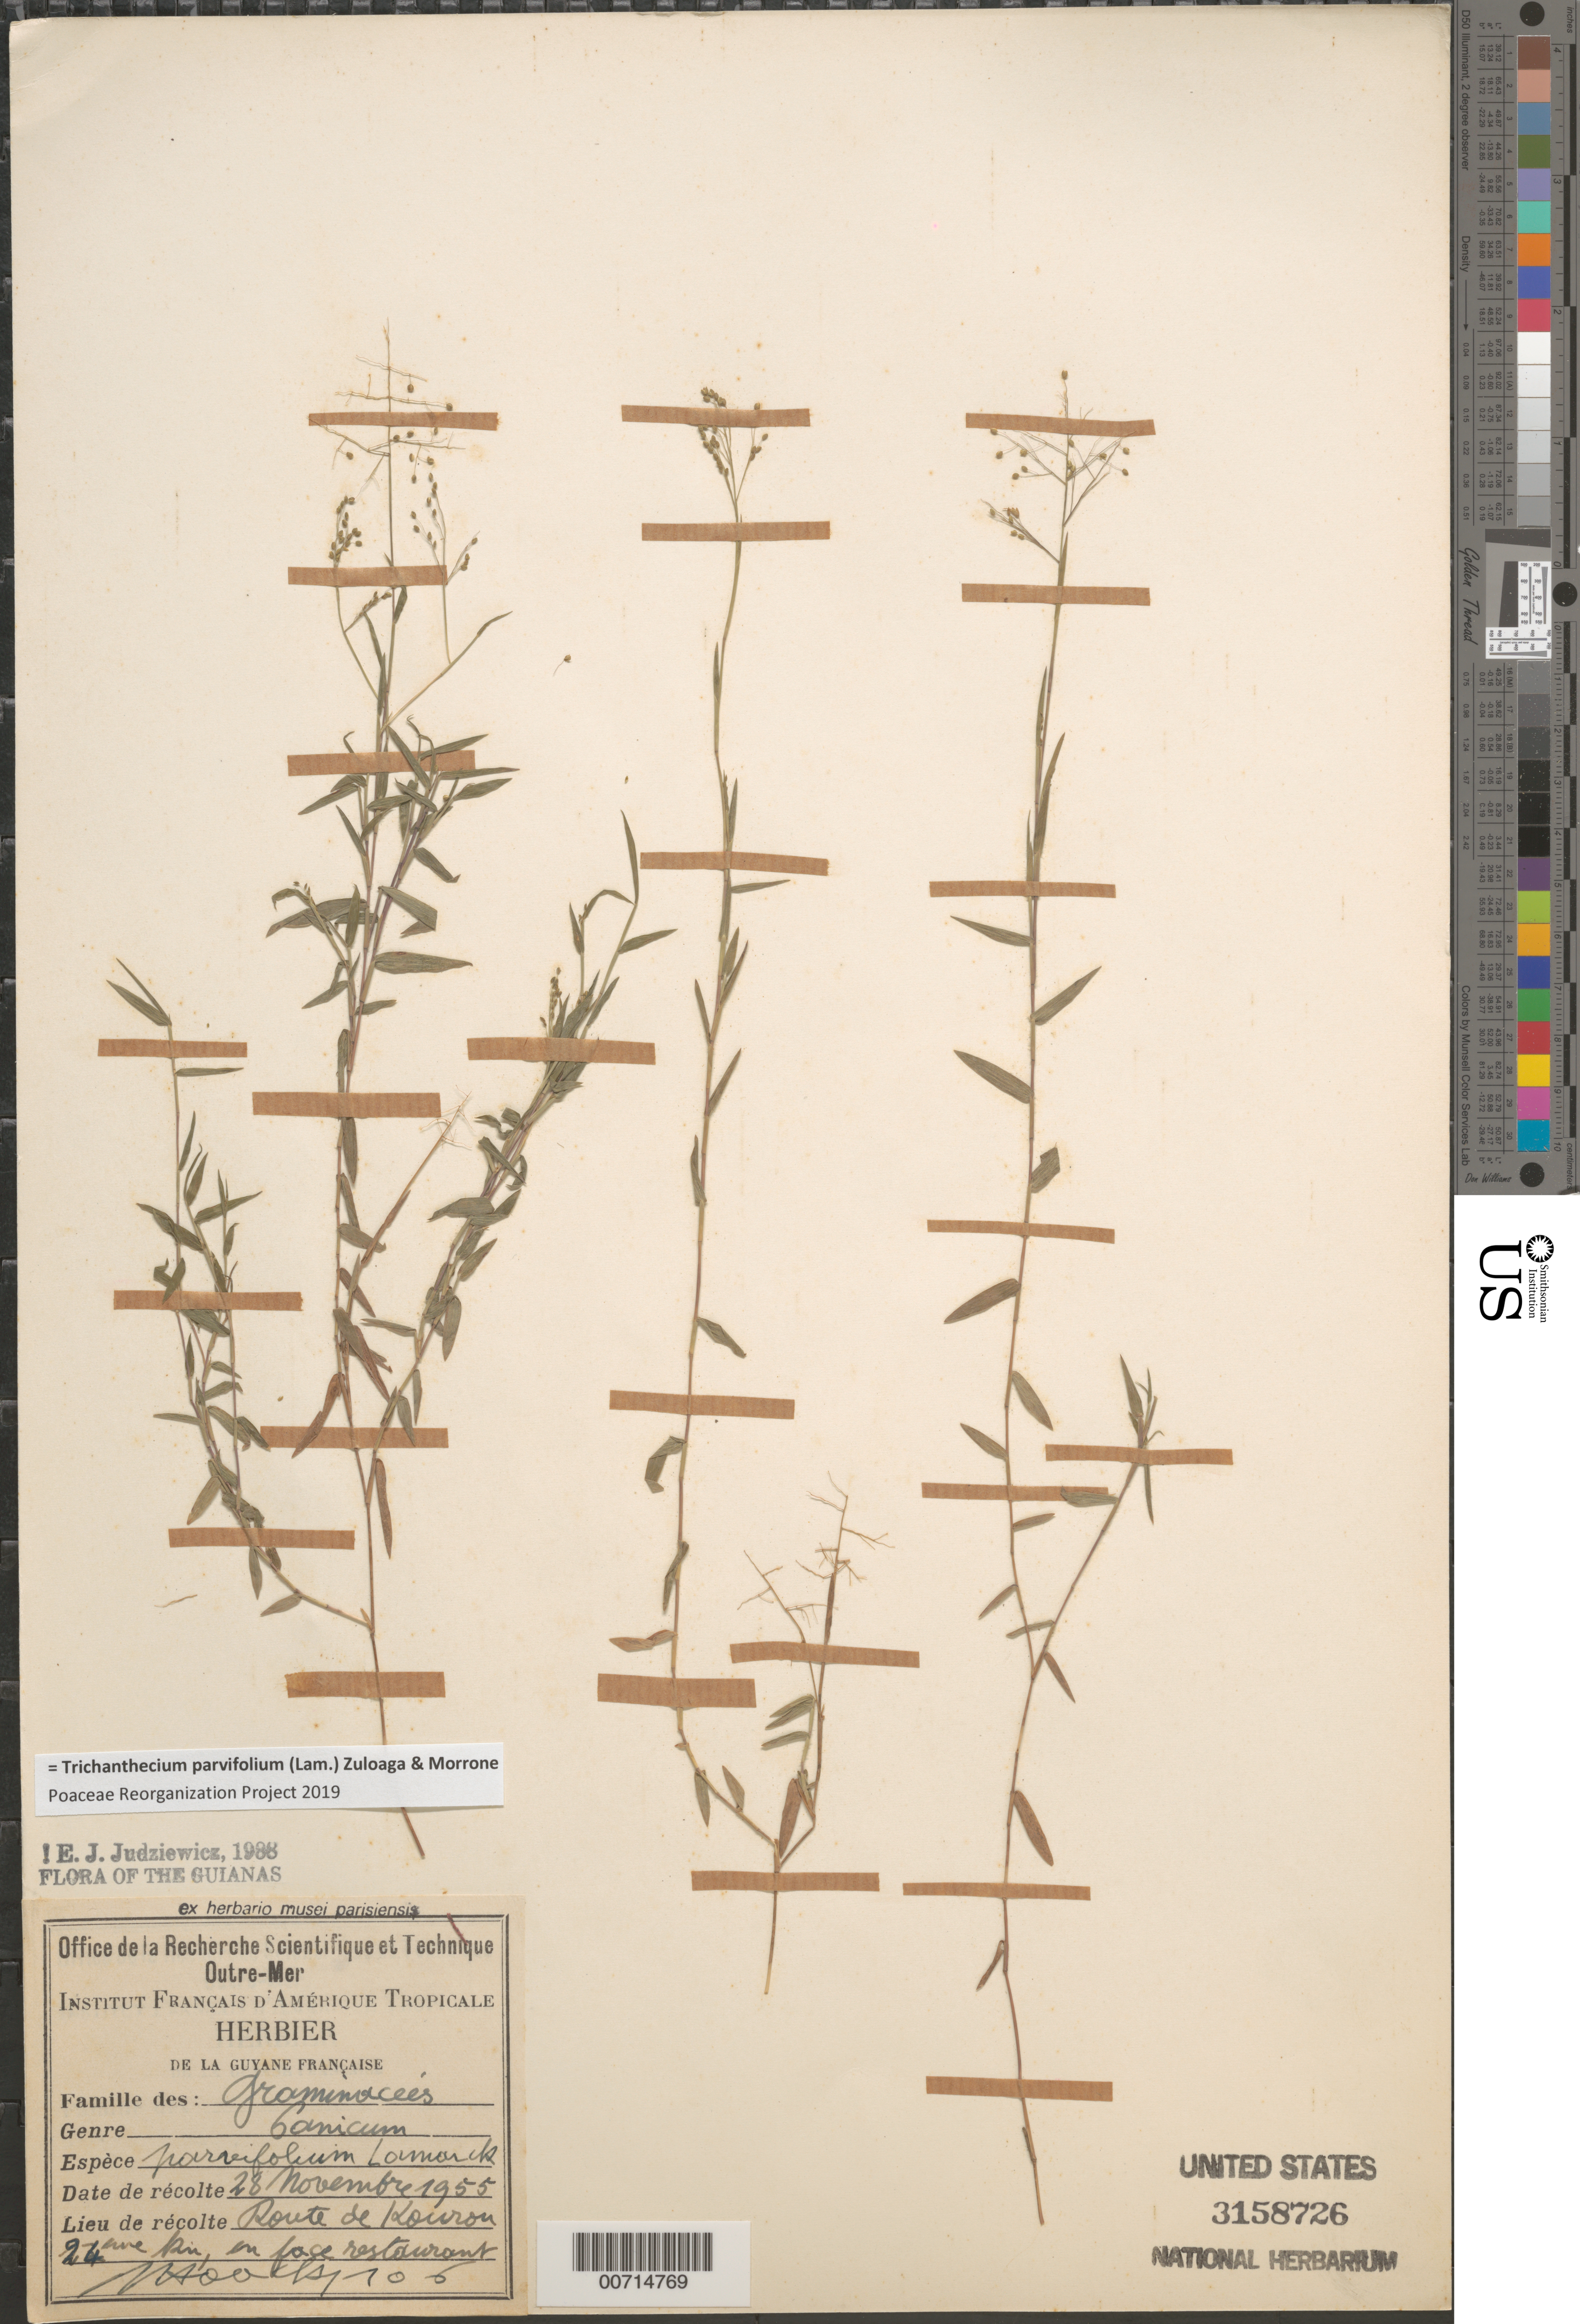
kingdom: Plantae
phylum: Tracheophyta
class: Liliopsida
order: Poales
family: Poaceae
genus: Trichanthecium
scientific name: Trichanthecium parvifolium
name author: (Lam.) Zuloaga & Morrone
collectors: N. Hoock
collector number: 106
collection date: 1955-11-28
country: French Guiana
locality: Route de Kourou. 24 km, in face restaurant.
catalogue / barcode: US 3158726